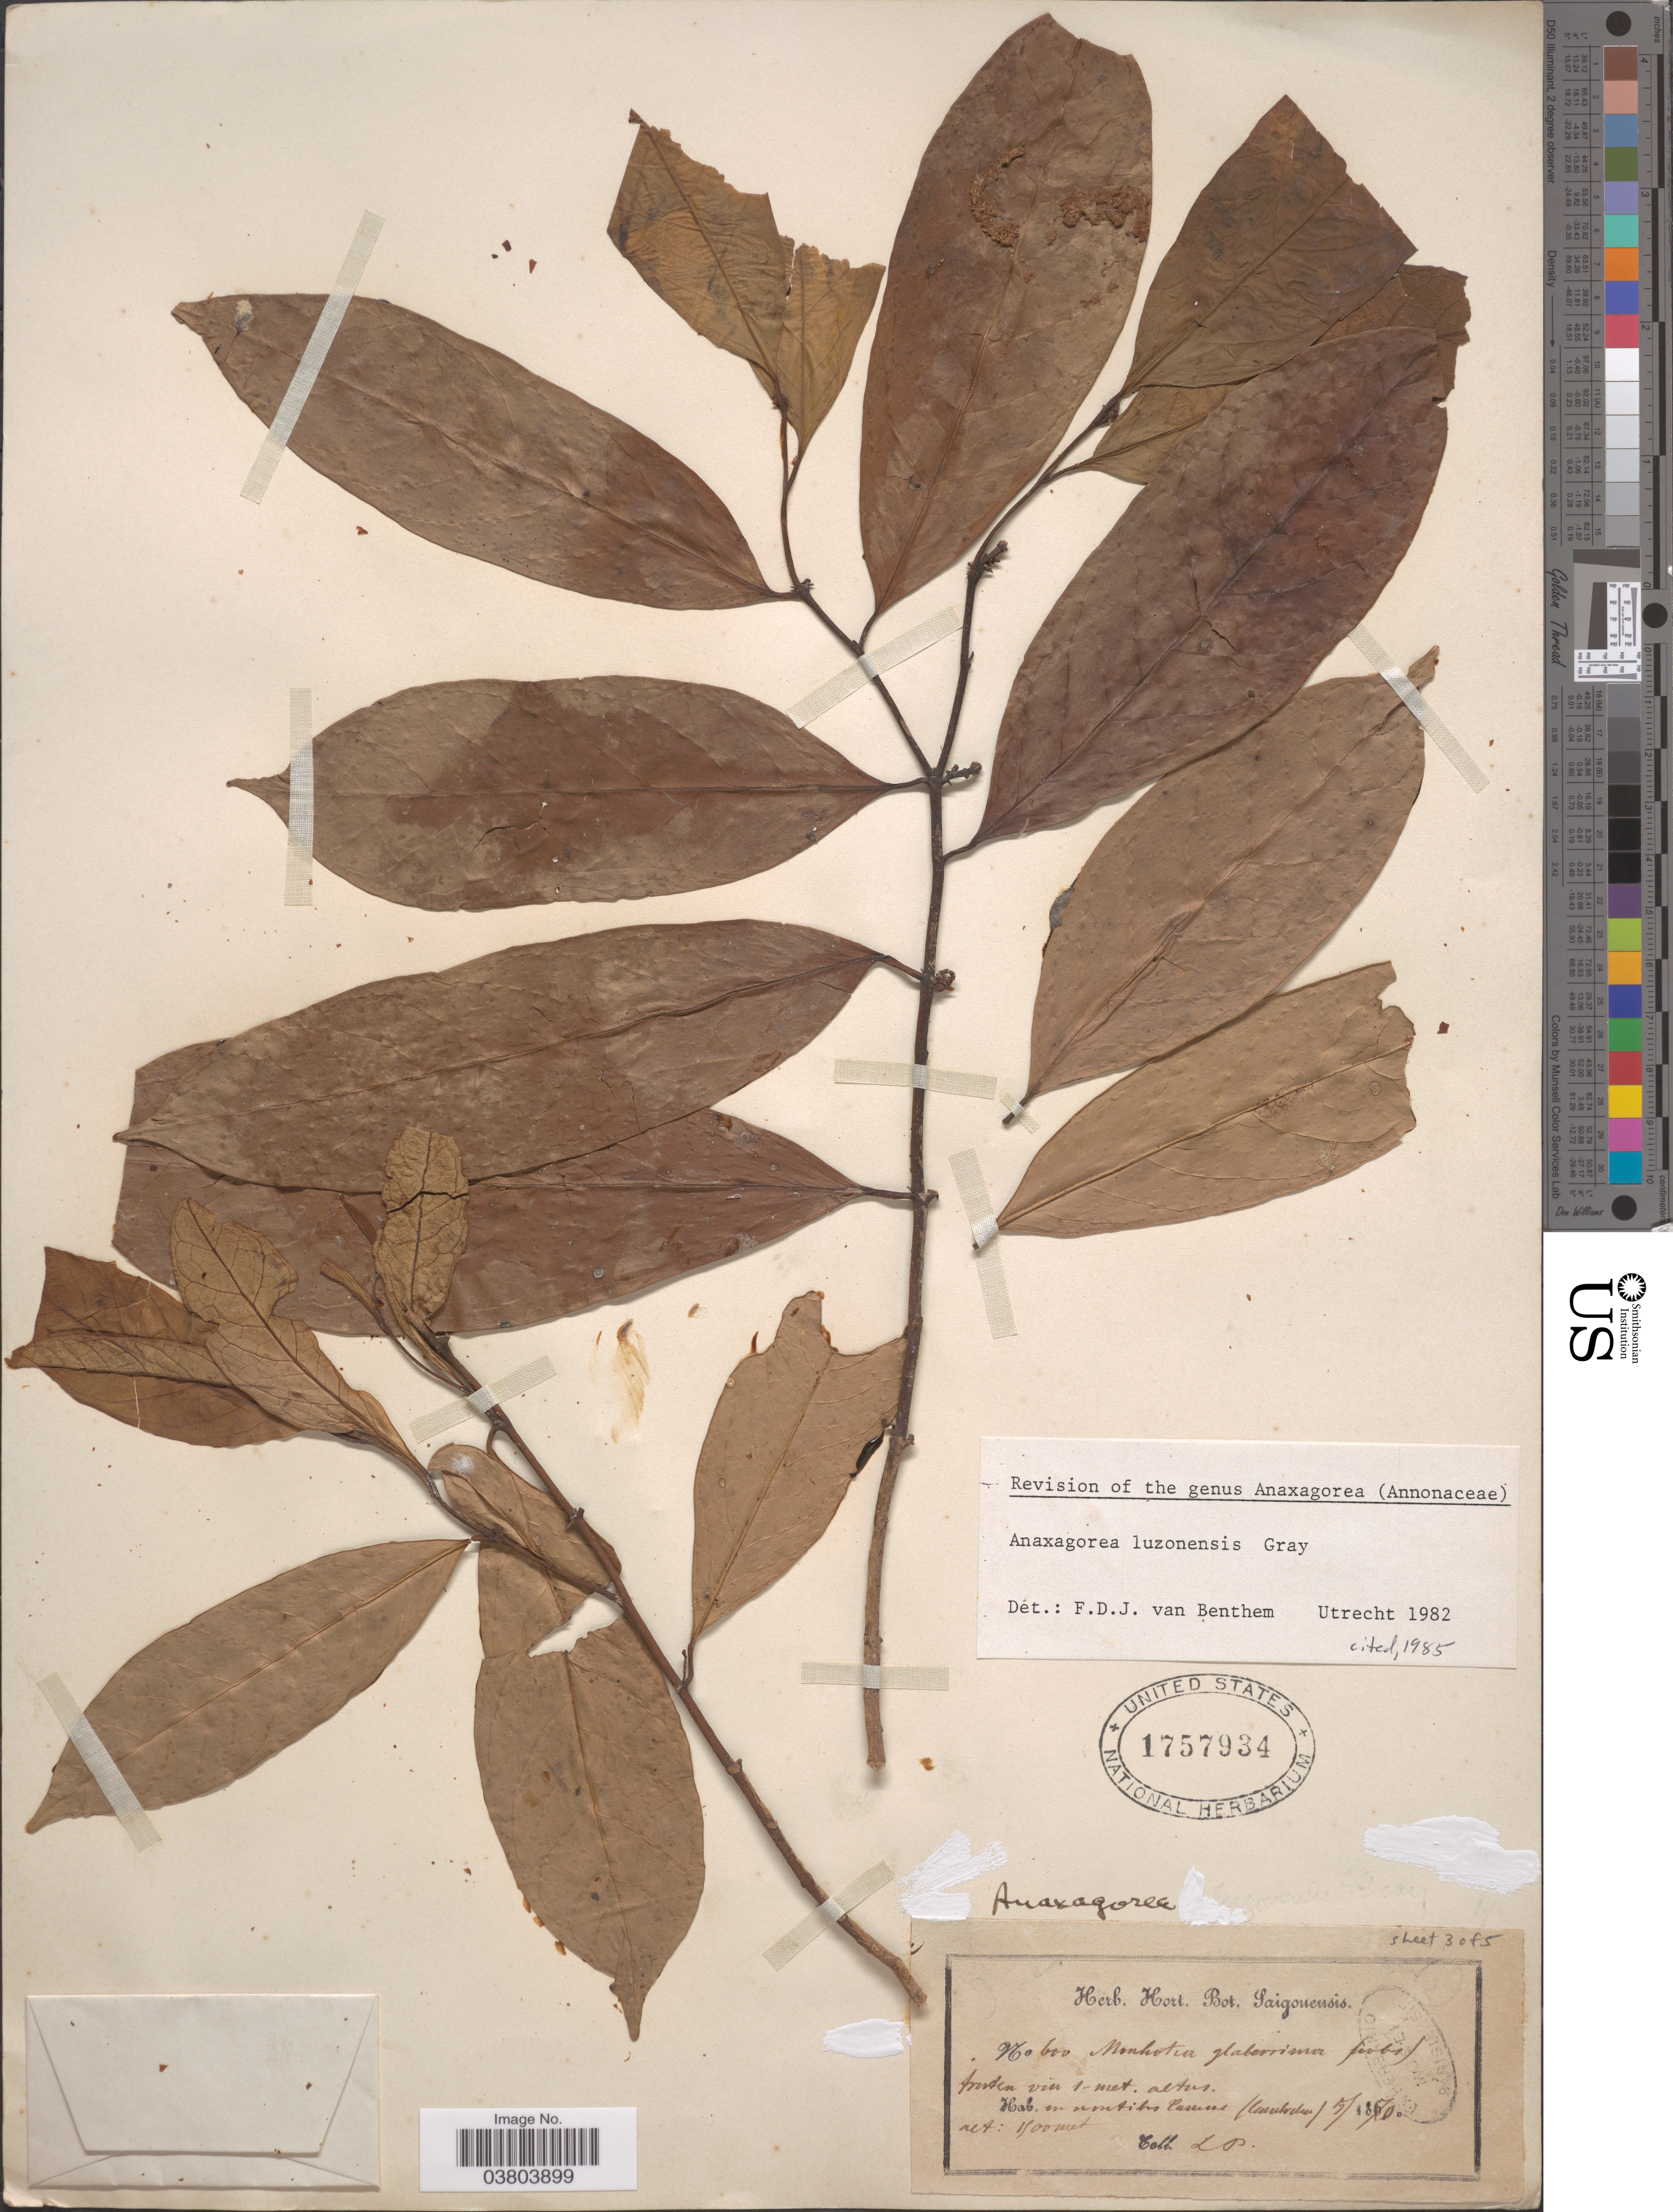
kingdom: Plantae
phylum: Tracheophyta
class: Magnoliopsida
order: Magnoliales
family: Annonaceae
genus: Anaxagorea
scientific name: Anaxagorea luzonensis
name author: A. Gray in Wilkes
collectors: L. P.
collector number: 600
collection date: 1870-05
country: Cambodia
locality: In montibus Lamire [interpreted] (Cambodia).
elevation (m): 1500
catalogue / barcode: US 1757934